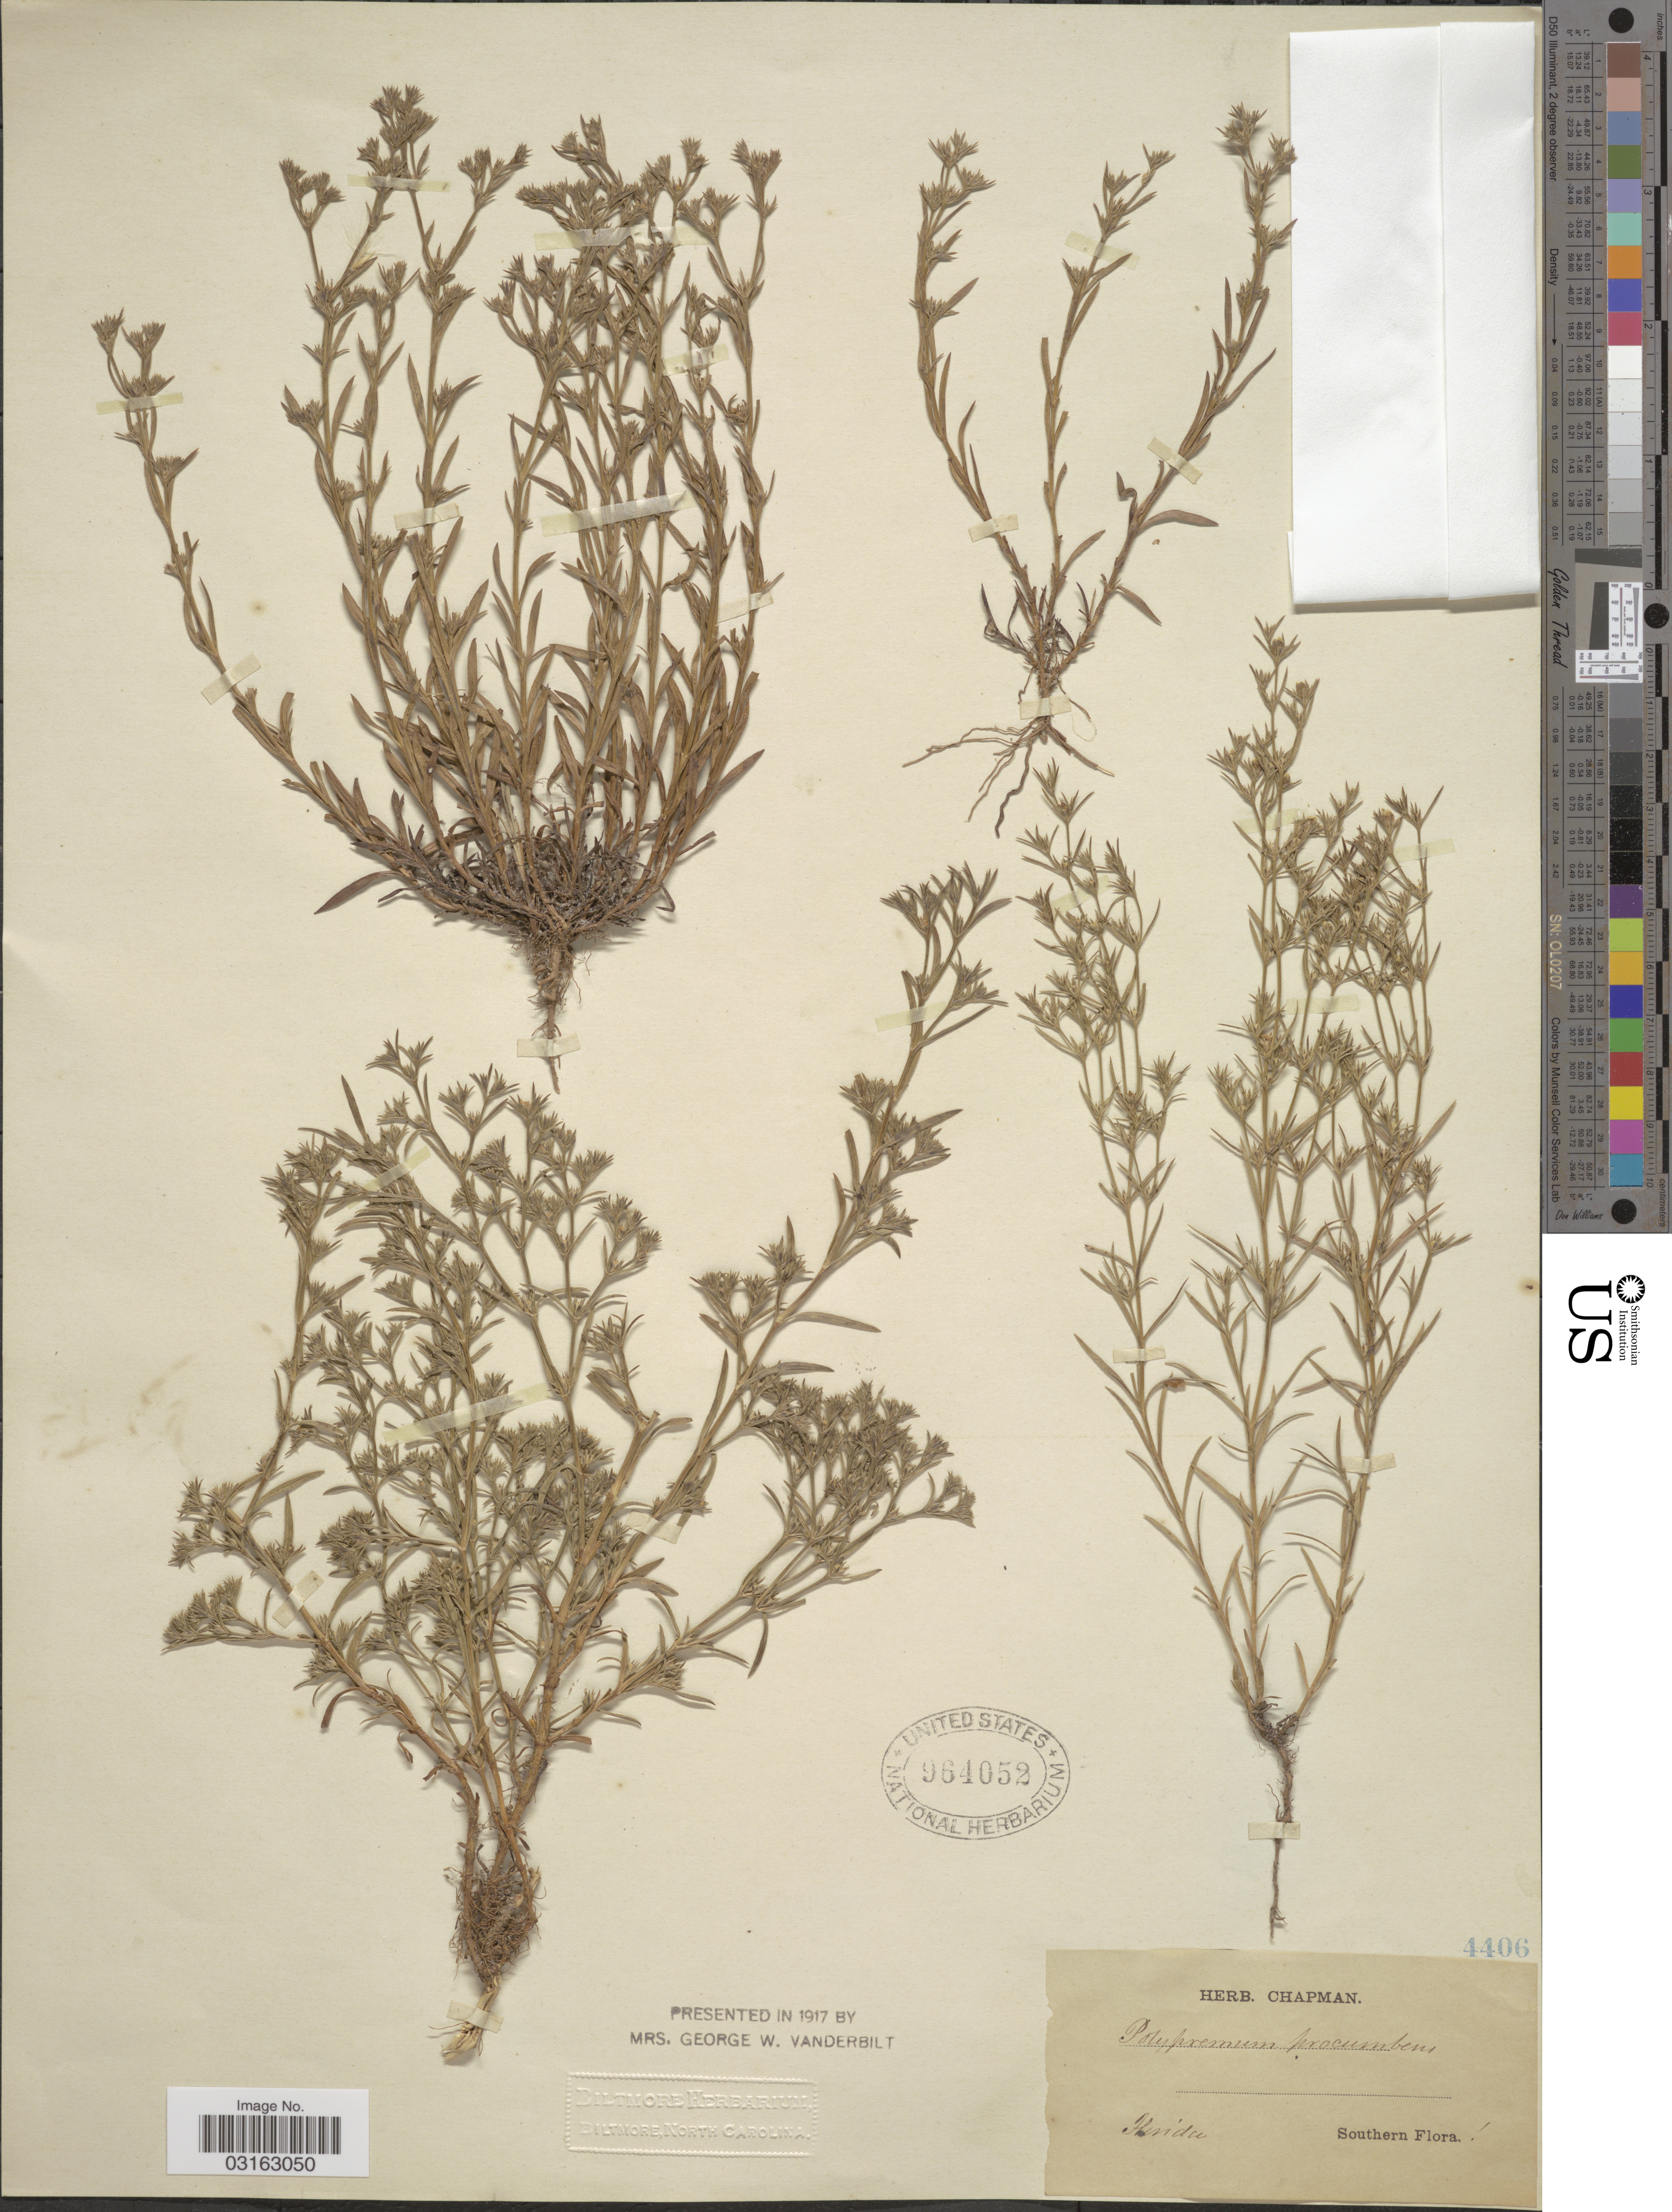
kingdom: Plantae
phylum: Tracheophyta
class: Magnoliopsida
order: Lamiales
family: Tetrachondraceae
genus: Polypremum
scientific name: Polypremum procumbens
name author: L.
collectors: ex herb. Chapman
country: United States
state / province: Florida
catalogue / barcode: US 964052